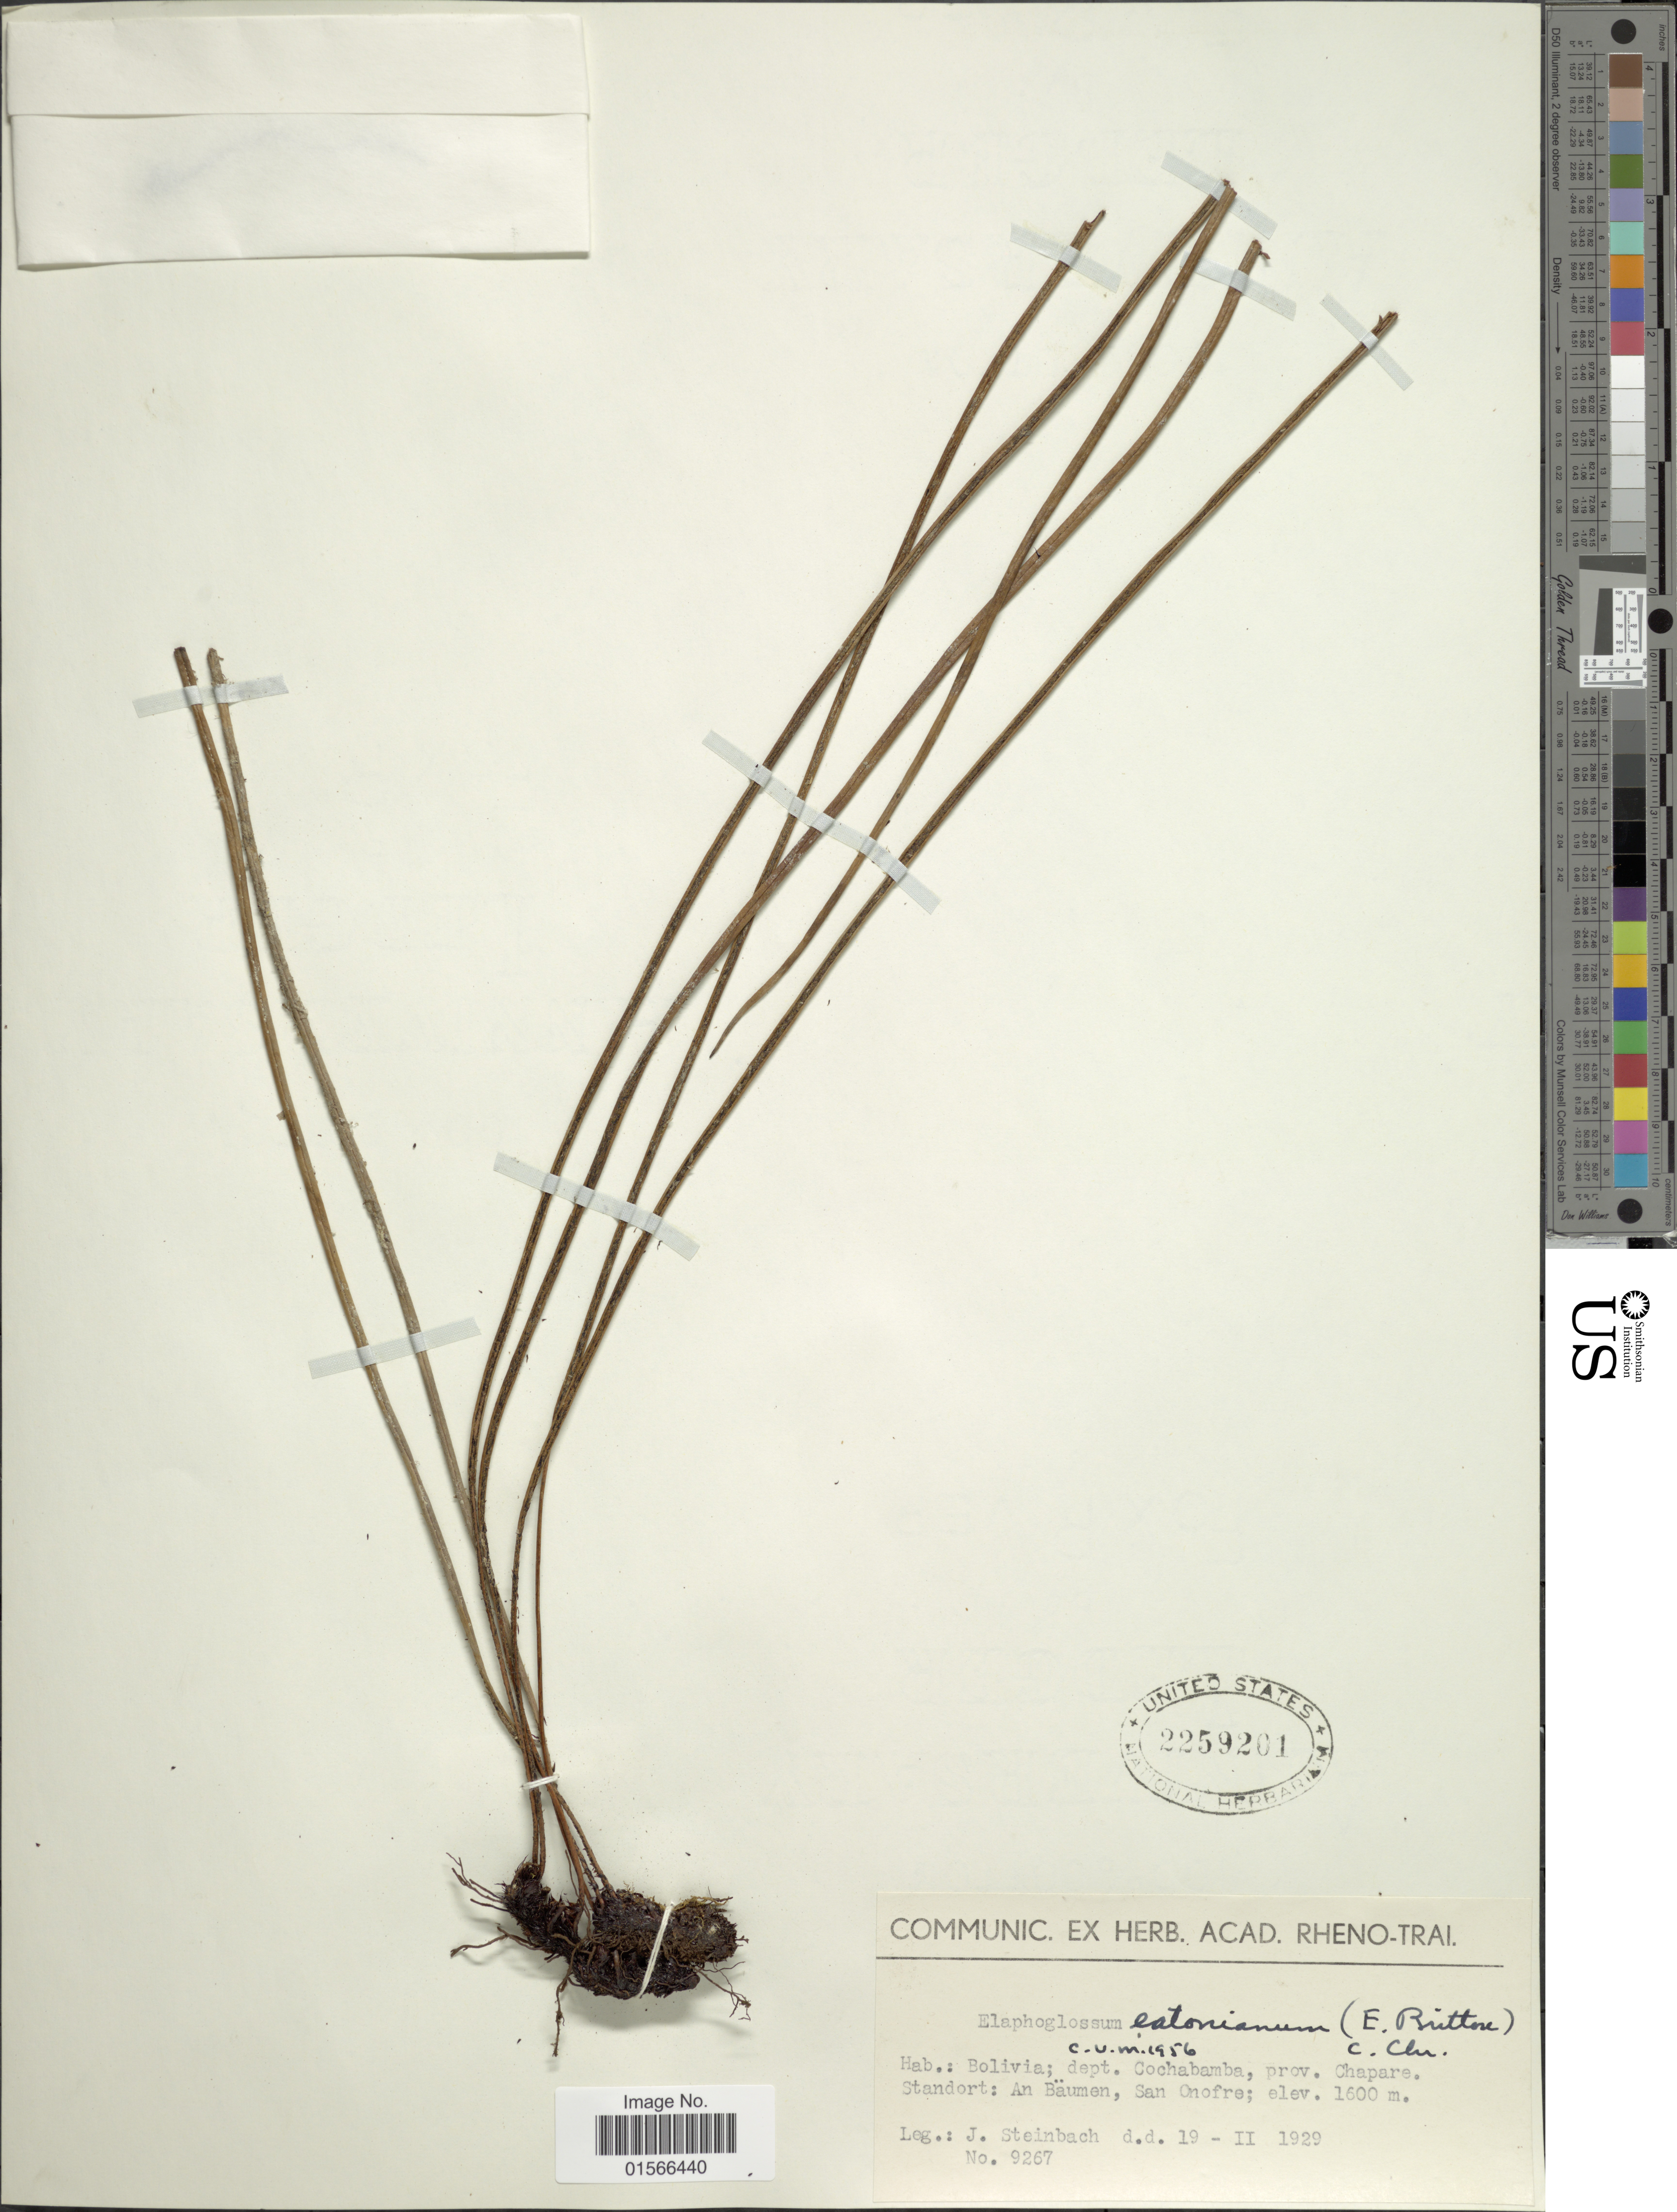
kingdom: Plantae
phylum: Tracheophyta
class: Polypodiopsida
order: Polypodiales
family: Dryopteridaceae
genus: Elaphoglossum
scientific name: Elaphoglossum eatonianum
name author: (E. Britton) C. Chr.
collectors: J. Steinbach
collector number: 9267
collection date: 1929-02-19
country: Bolivia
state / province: Cochabamba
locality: Dept. Cochabamba, prov. Chapare. Standort: An Bäumen, San Onofre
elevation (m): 1600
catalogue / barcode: US 2259201